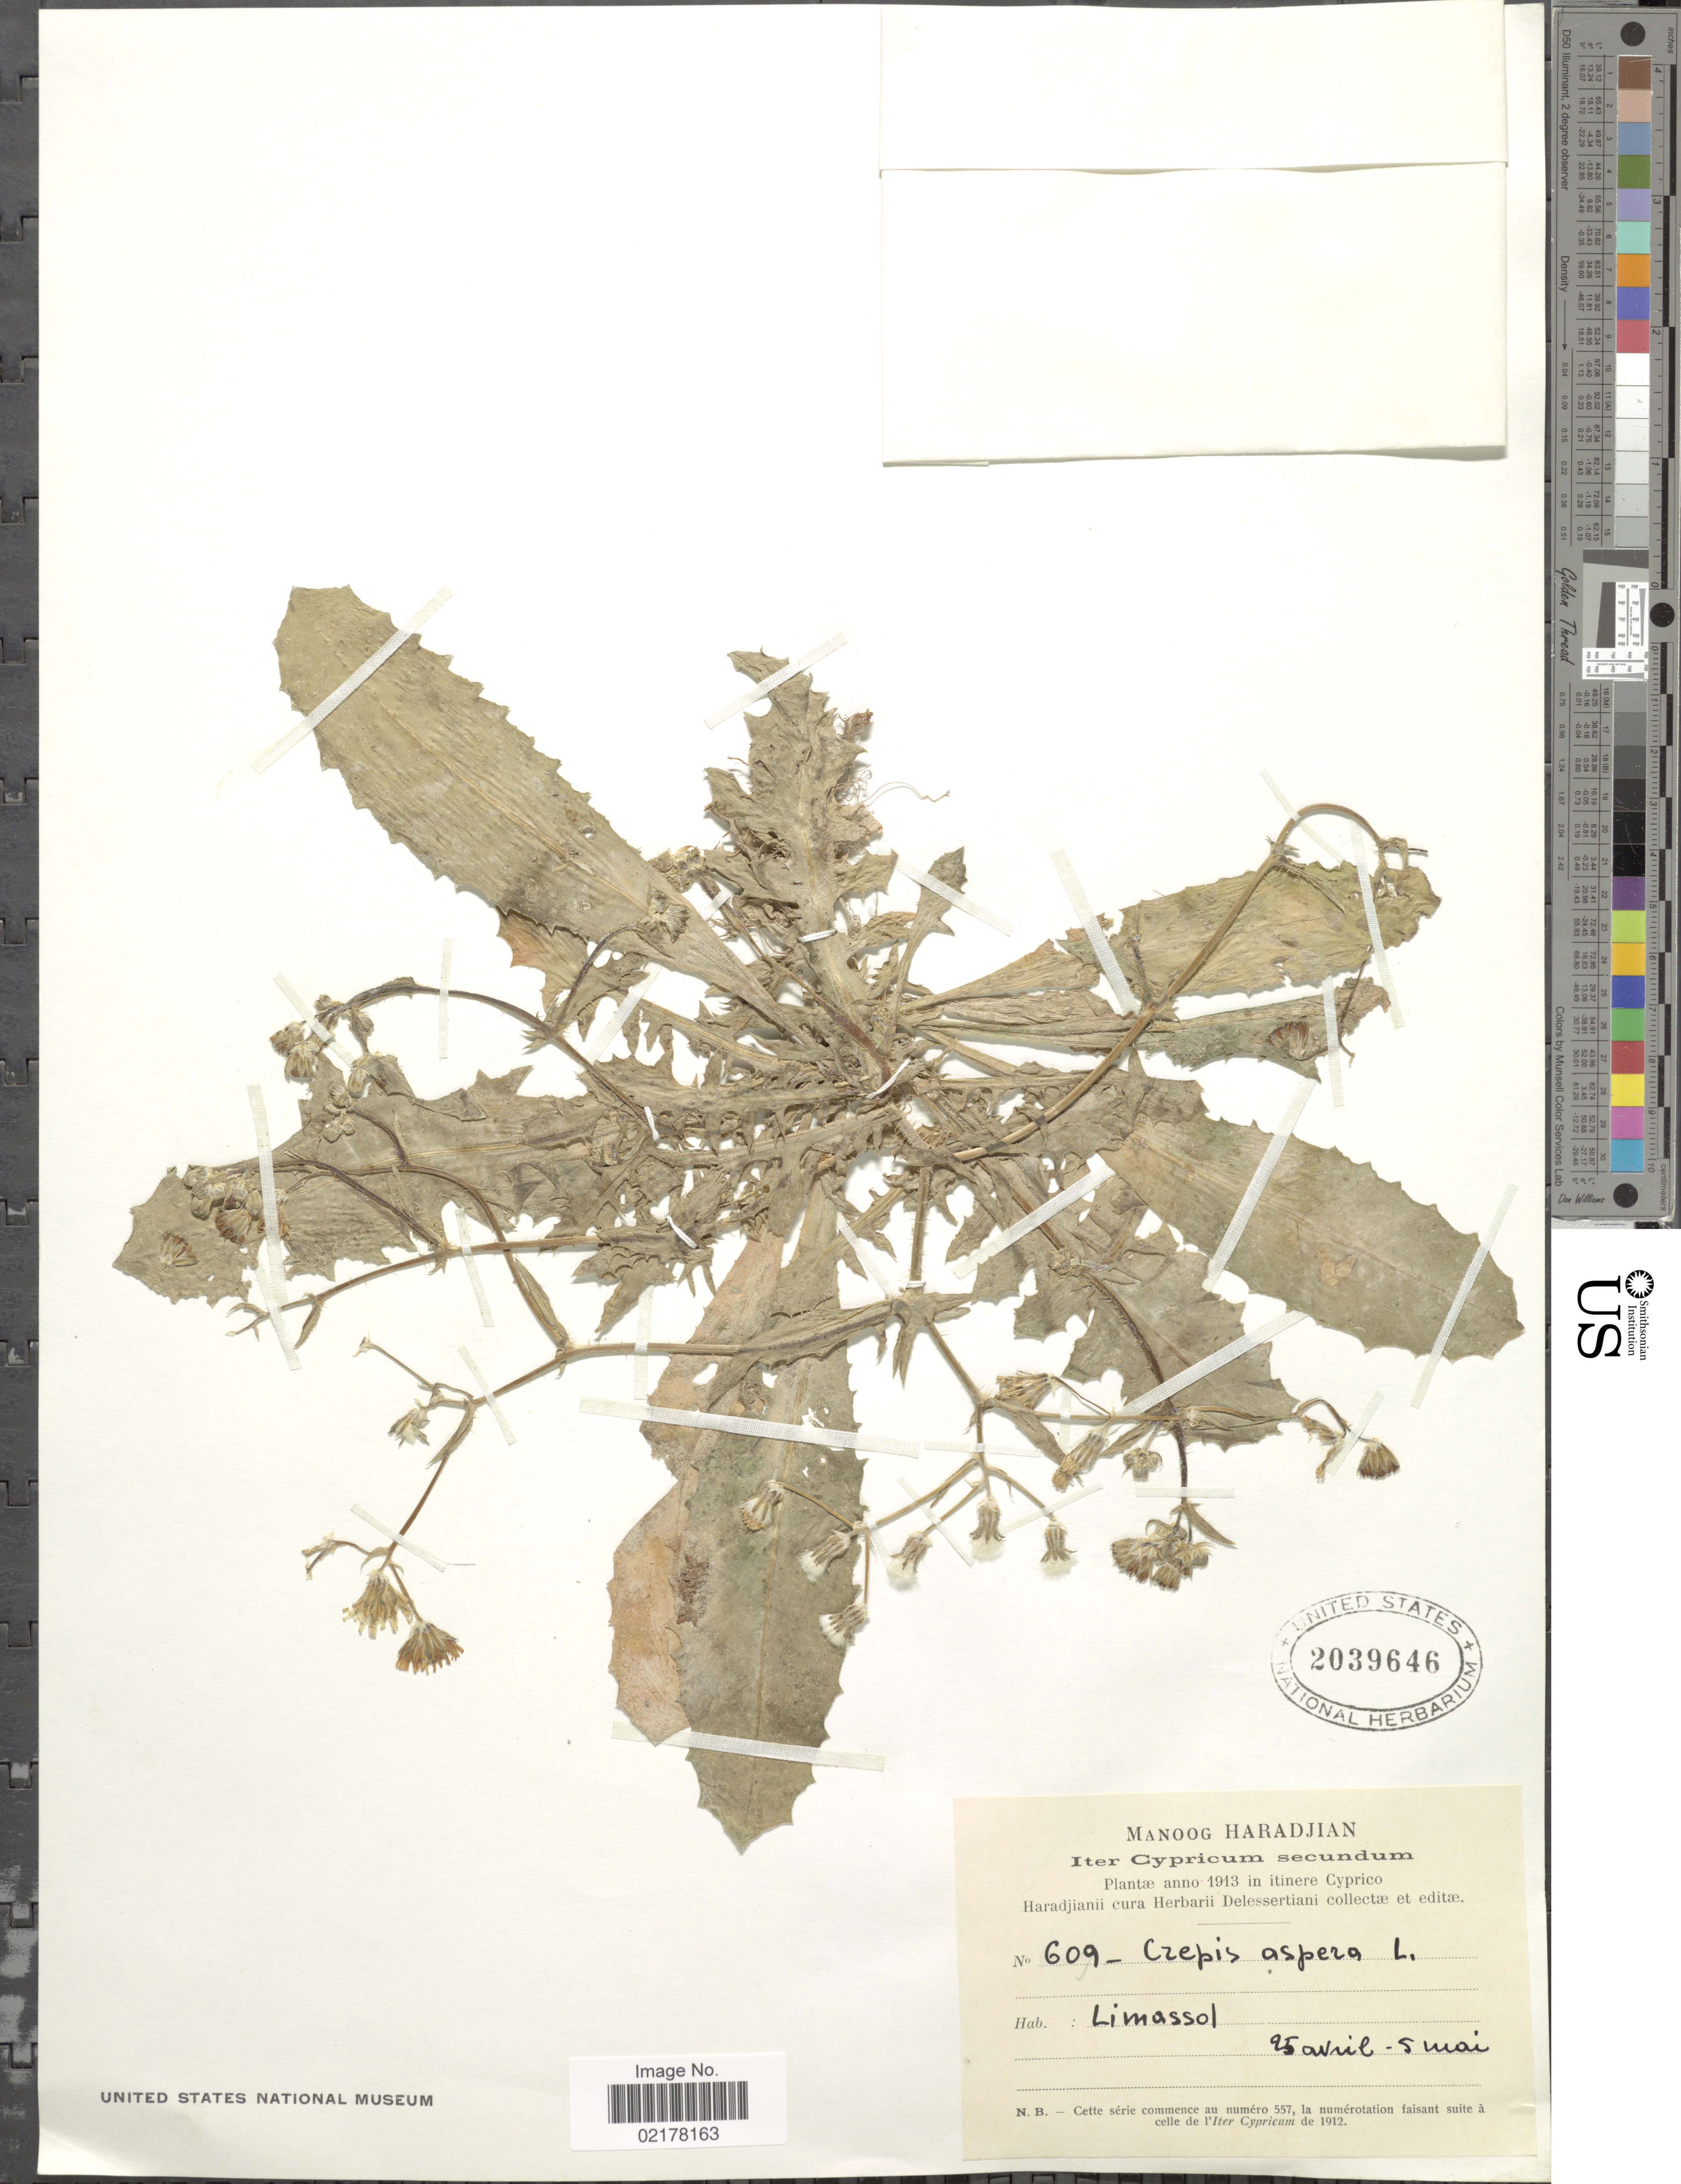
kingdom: Plantae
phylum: Tracheophyta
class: Magnoliopsida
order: Asterales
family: Asteraceae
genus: Crepis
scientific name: Crepis aspera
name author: L.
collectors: M. Haradjian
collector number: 609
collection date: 1913-04-25/1913-05-05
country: Cyprus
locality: Limassol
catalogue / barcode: US 2039646